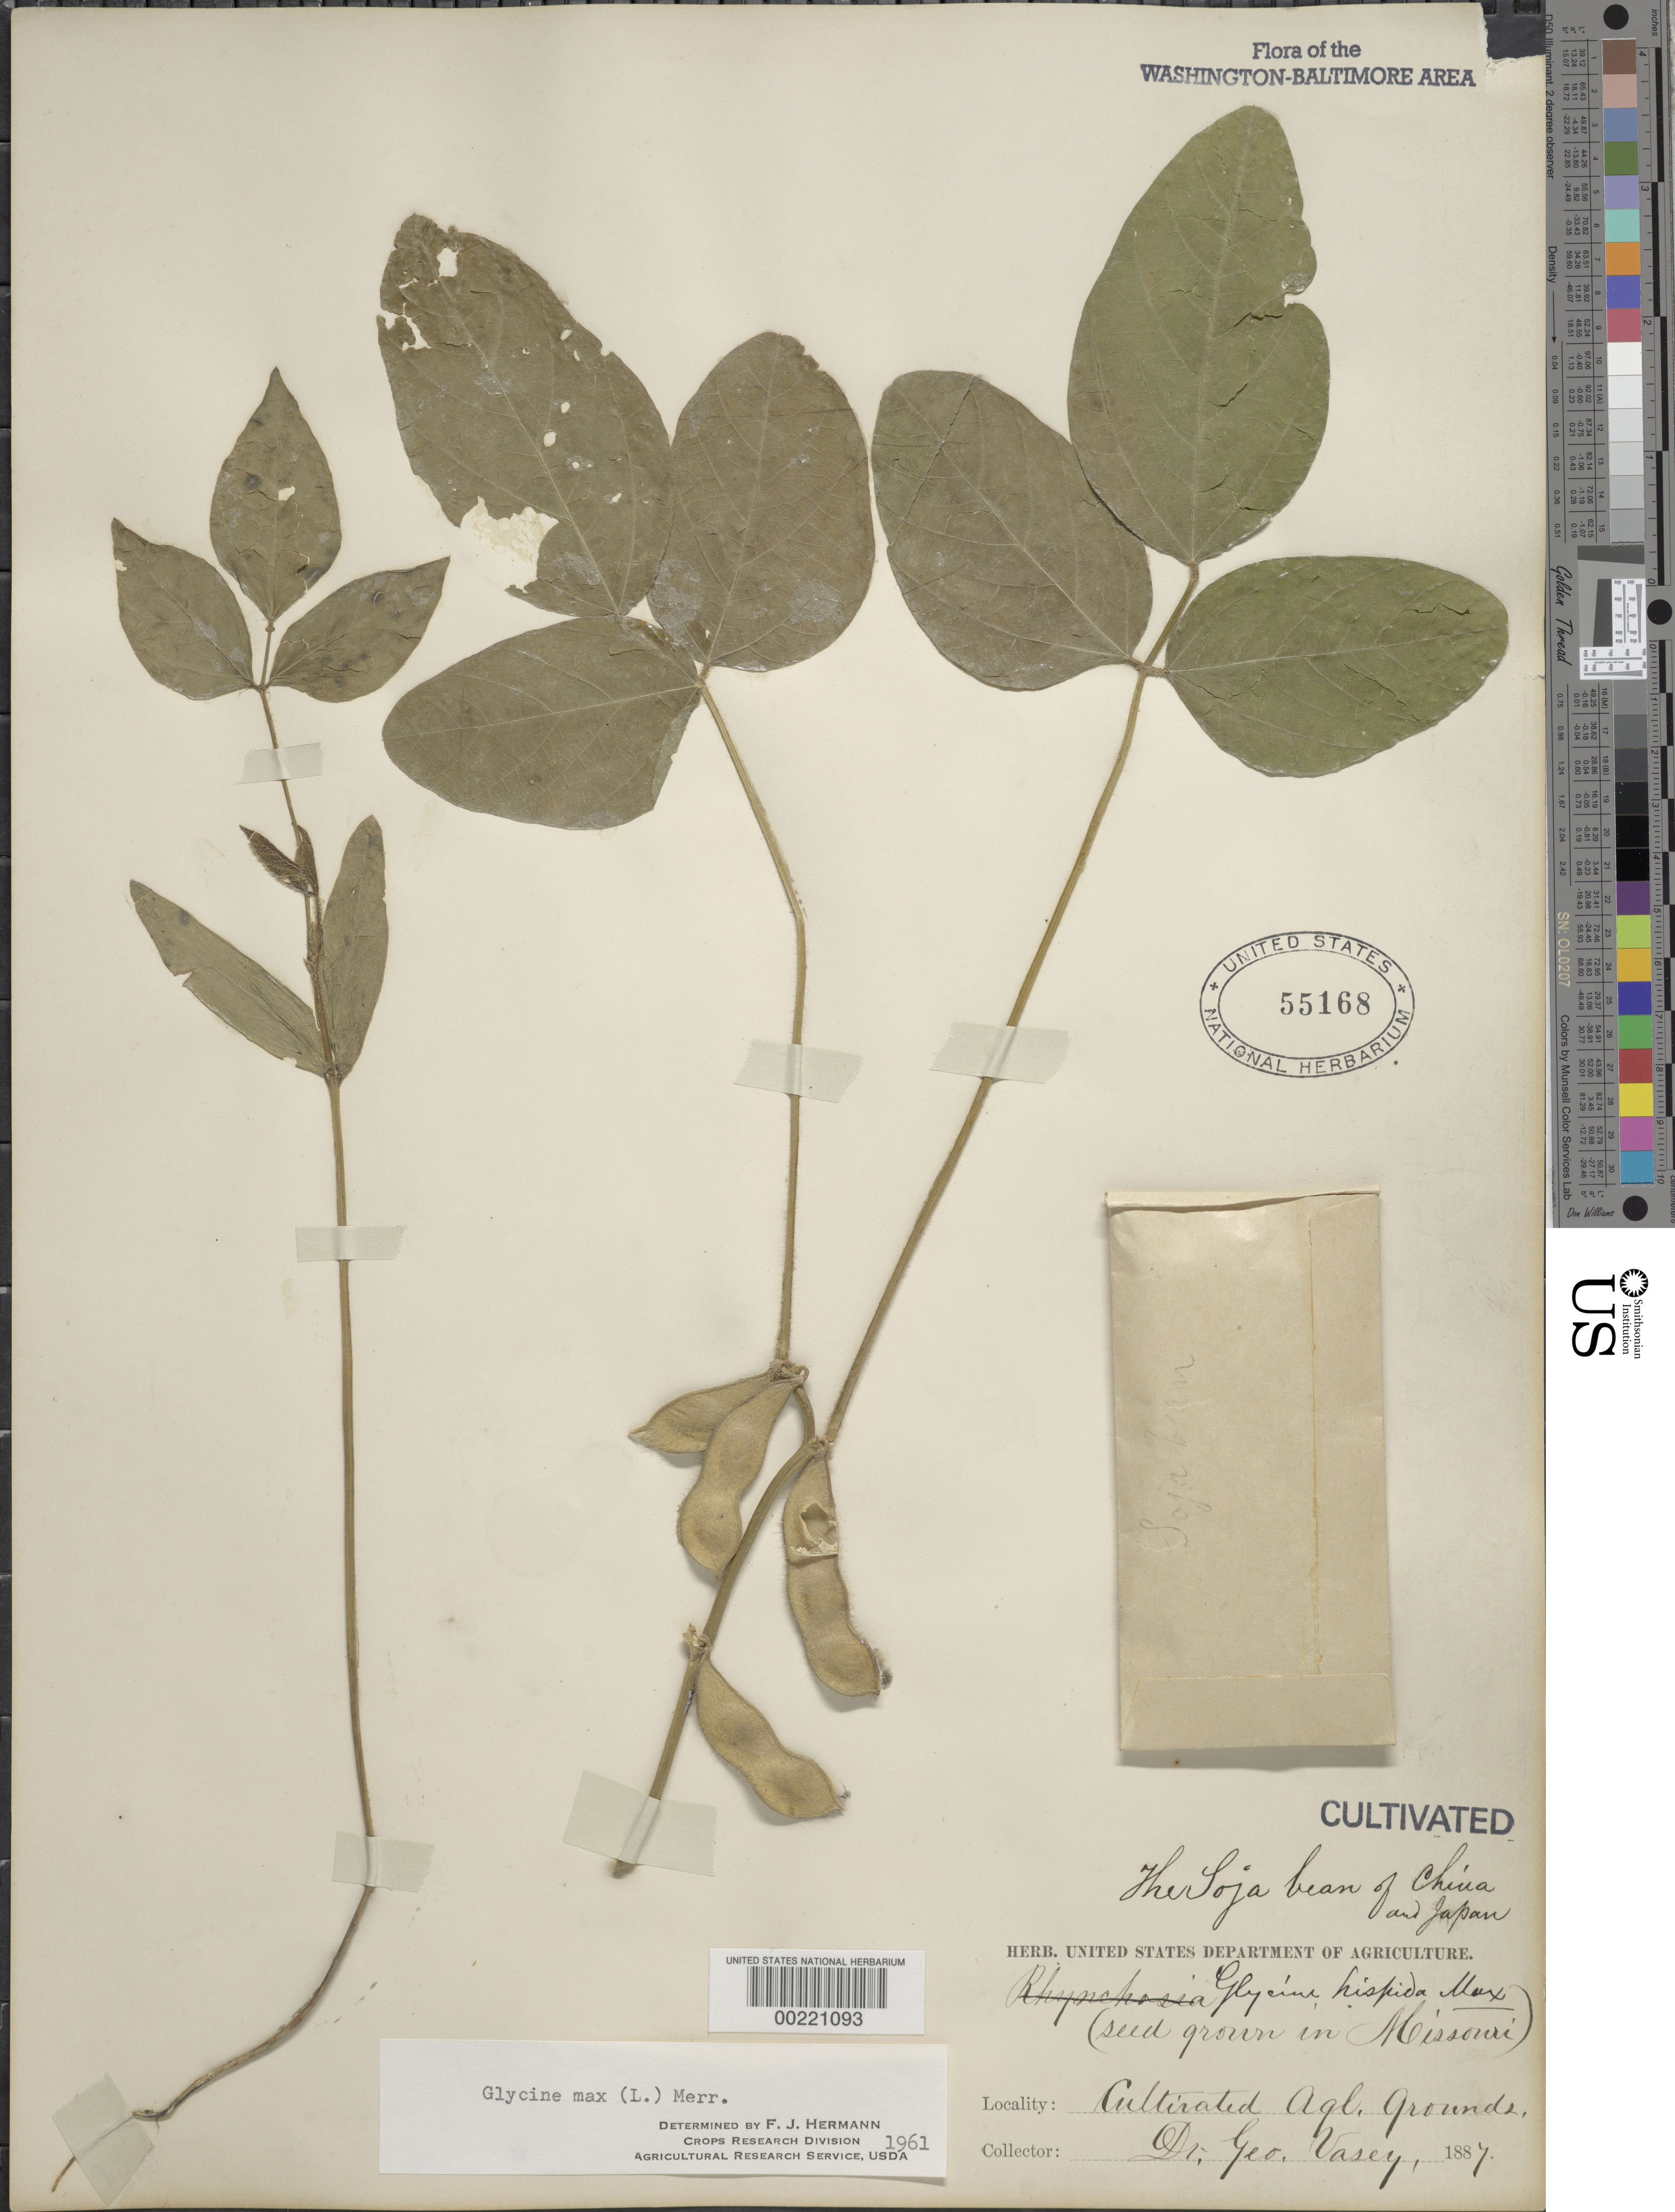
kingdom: Plantae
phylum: Tracheophyta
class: Magnoliopsida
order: Fabales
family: Fabaceae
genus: Glycine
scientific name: Glycine max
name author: (L.) Merr.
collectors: G. R. Vasey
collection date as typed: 1887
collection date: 1887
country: United States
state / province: District of Columbia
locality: Department of Agriculture Grounds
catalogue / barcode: US 55168